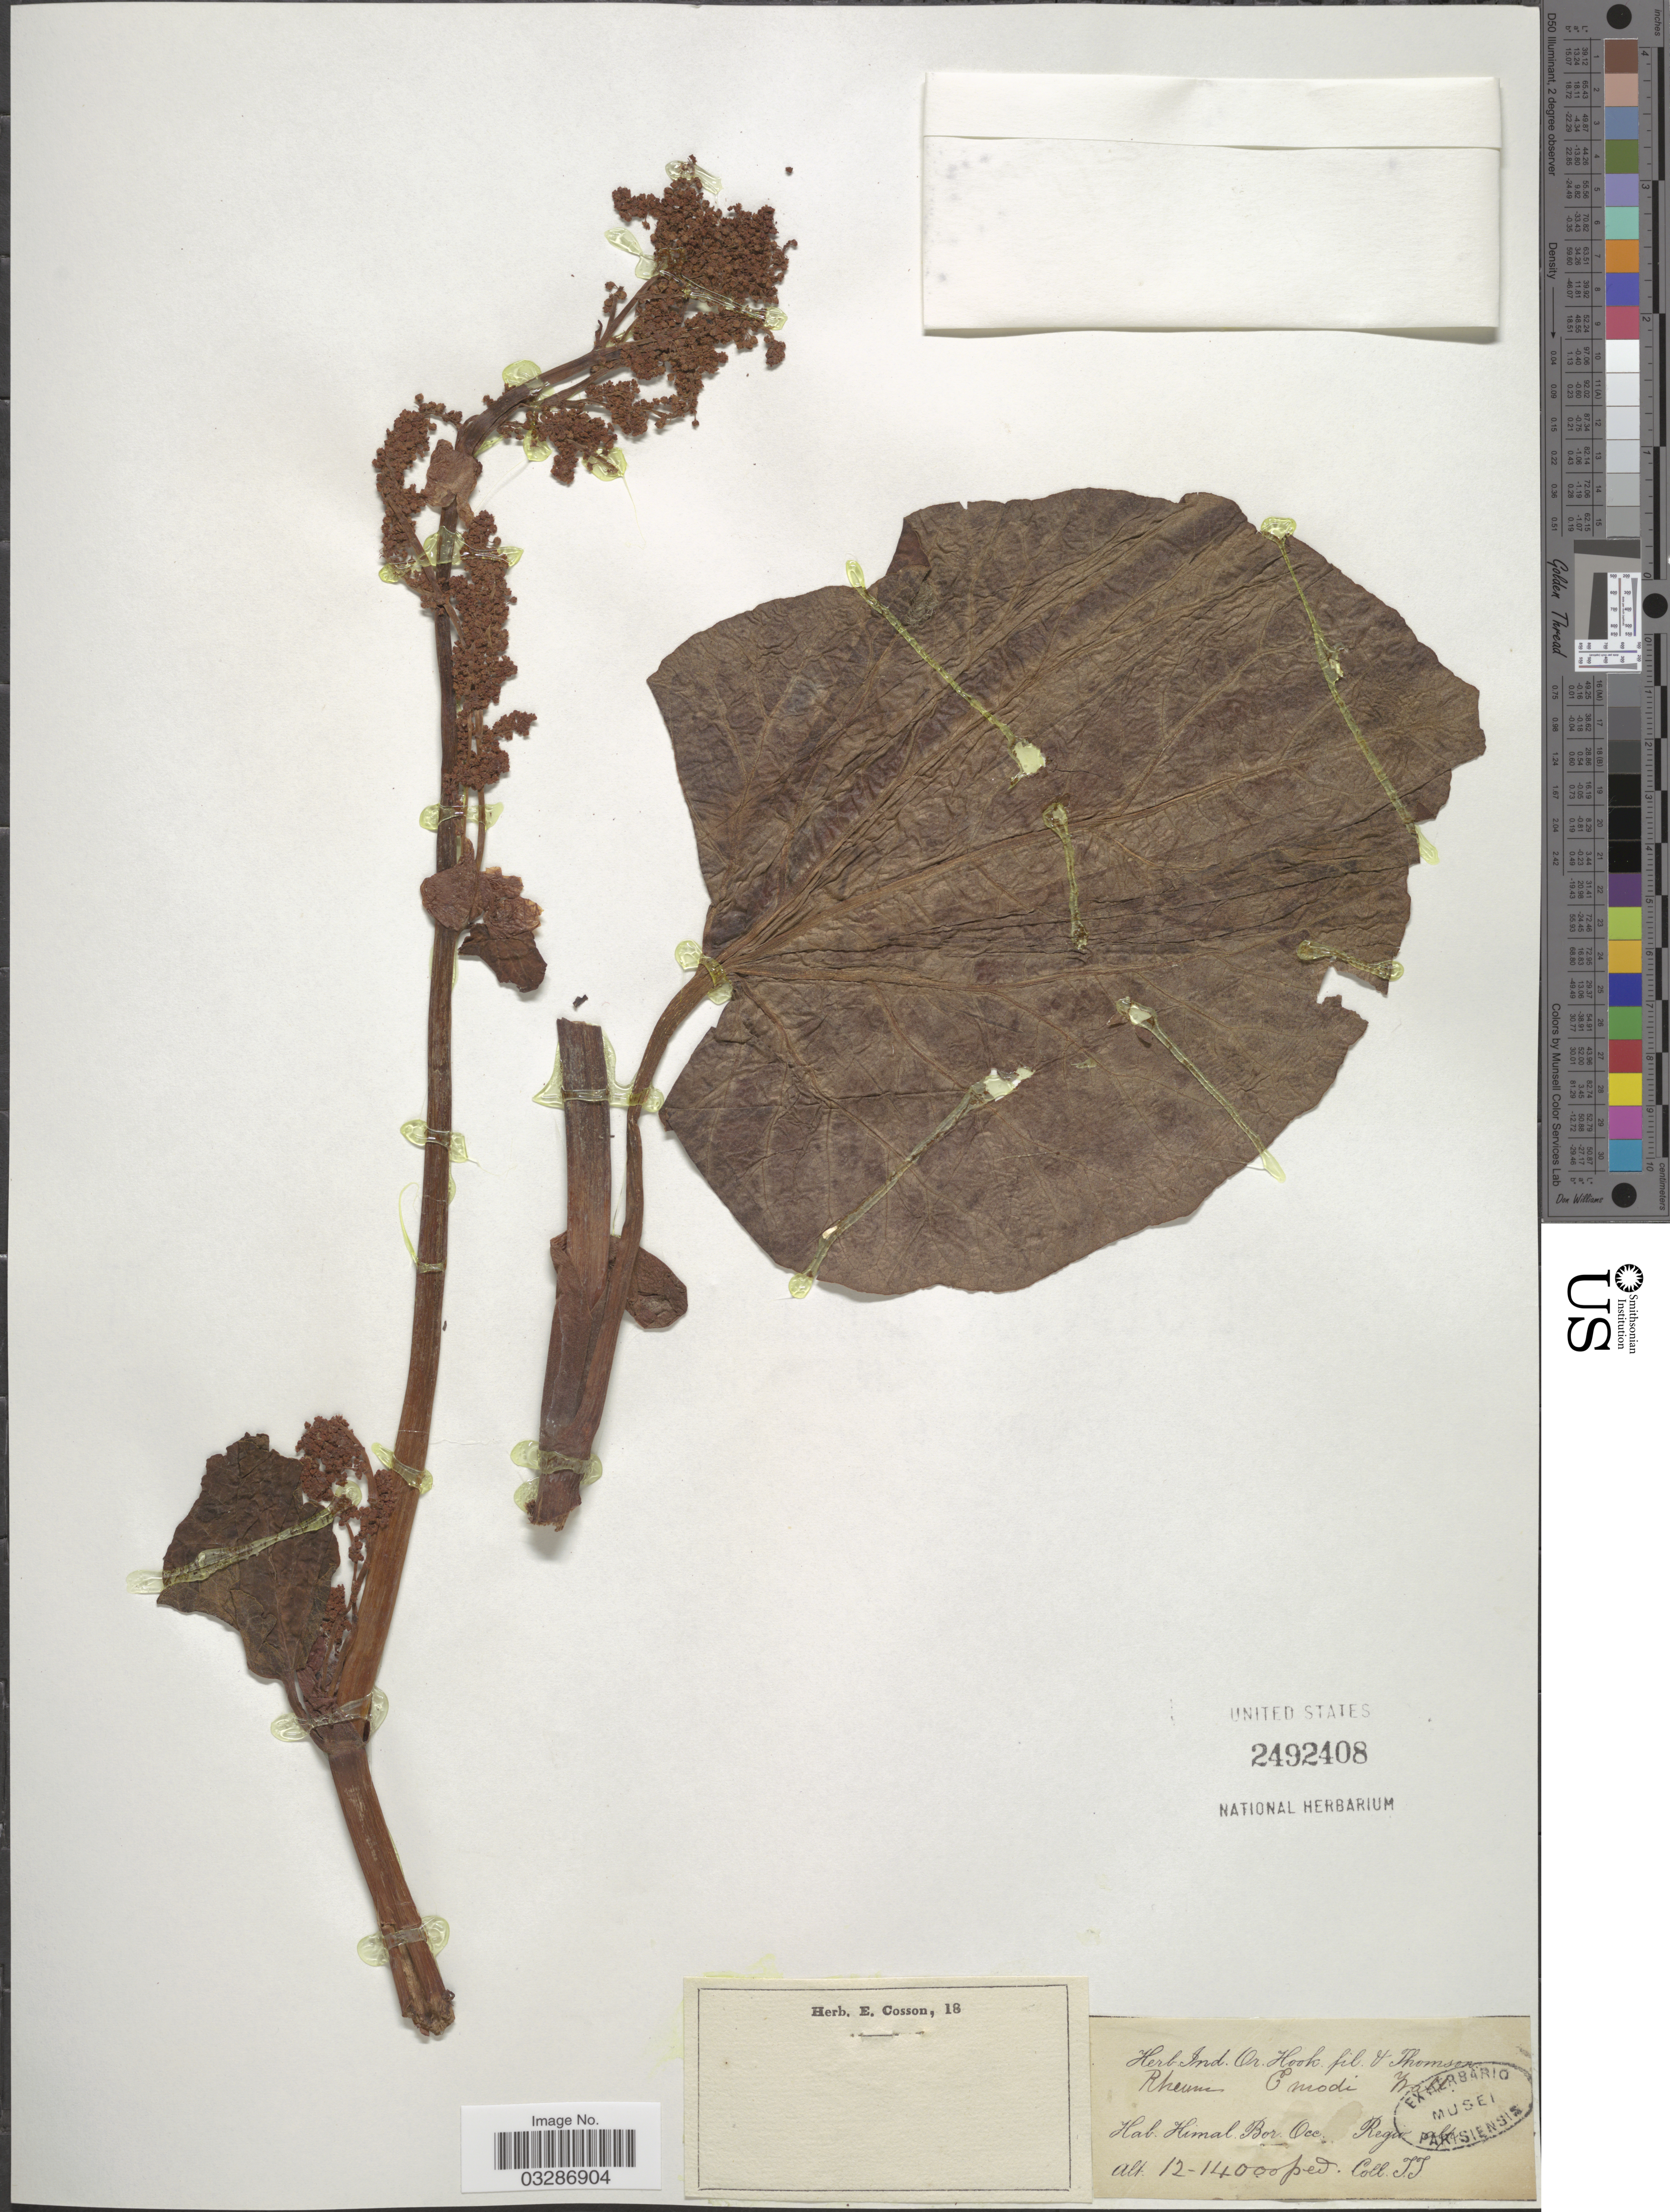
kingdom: Plantae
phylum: Tracheophyta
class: Magnoliopsida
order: Caryophyllales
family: Polygonaceae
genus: Rheum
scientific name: Rheum emodi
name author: Wall.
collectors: T. Thompson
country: India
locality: Himal Bor. Occ.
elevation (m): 3658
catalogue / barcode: US 2492408